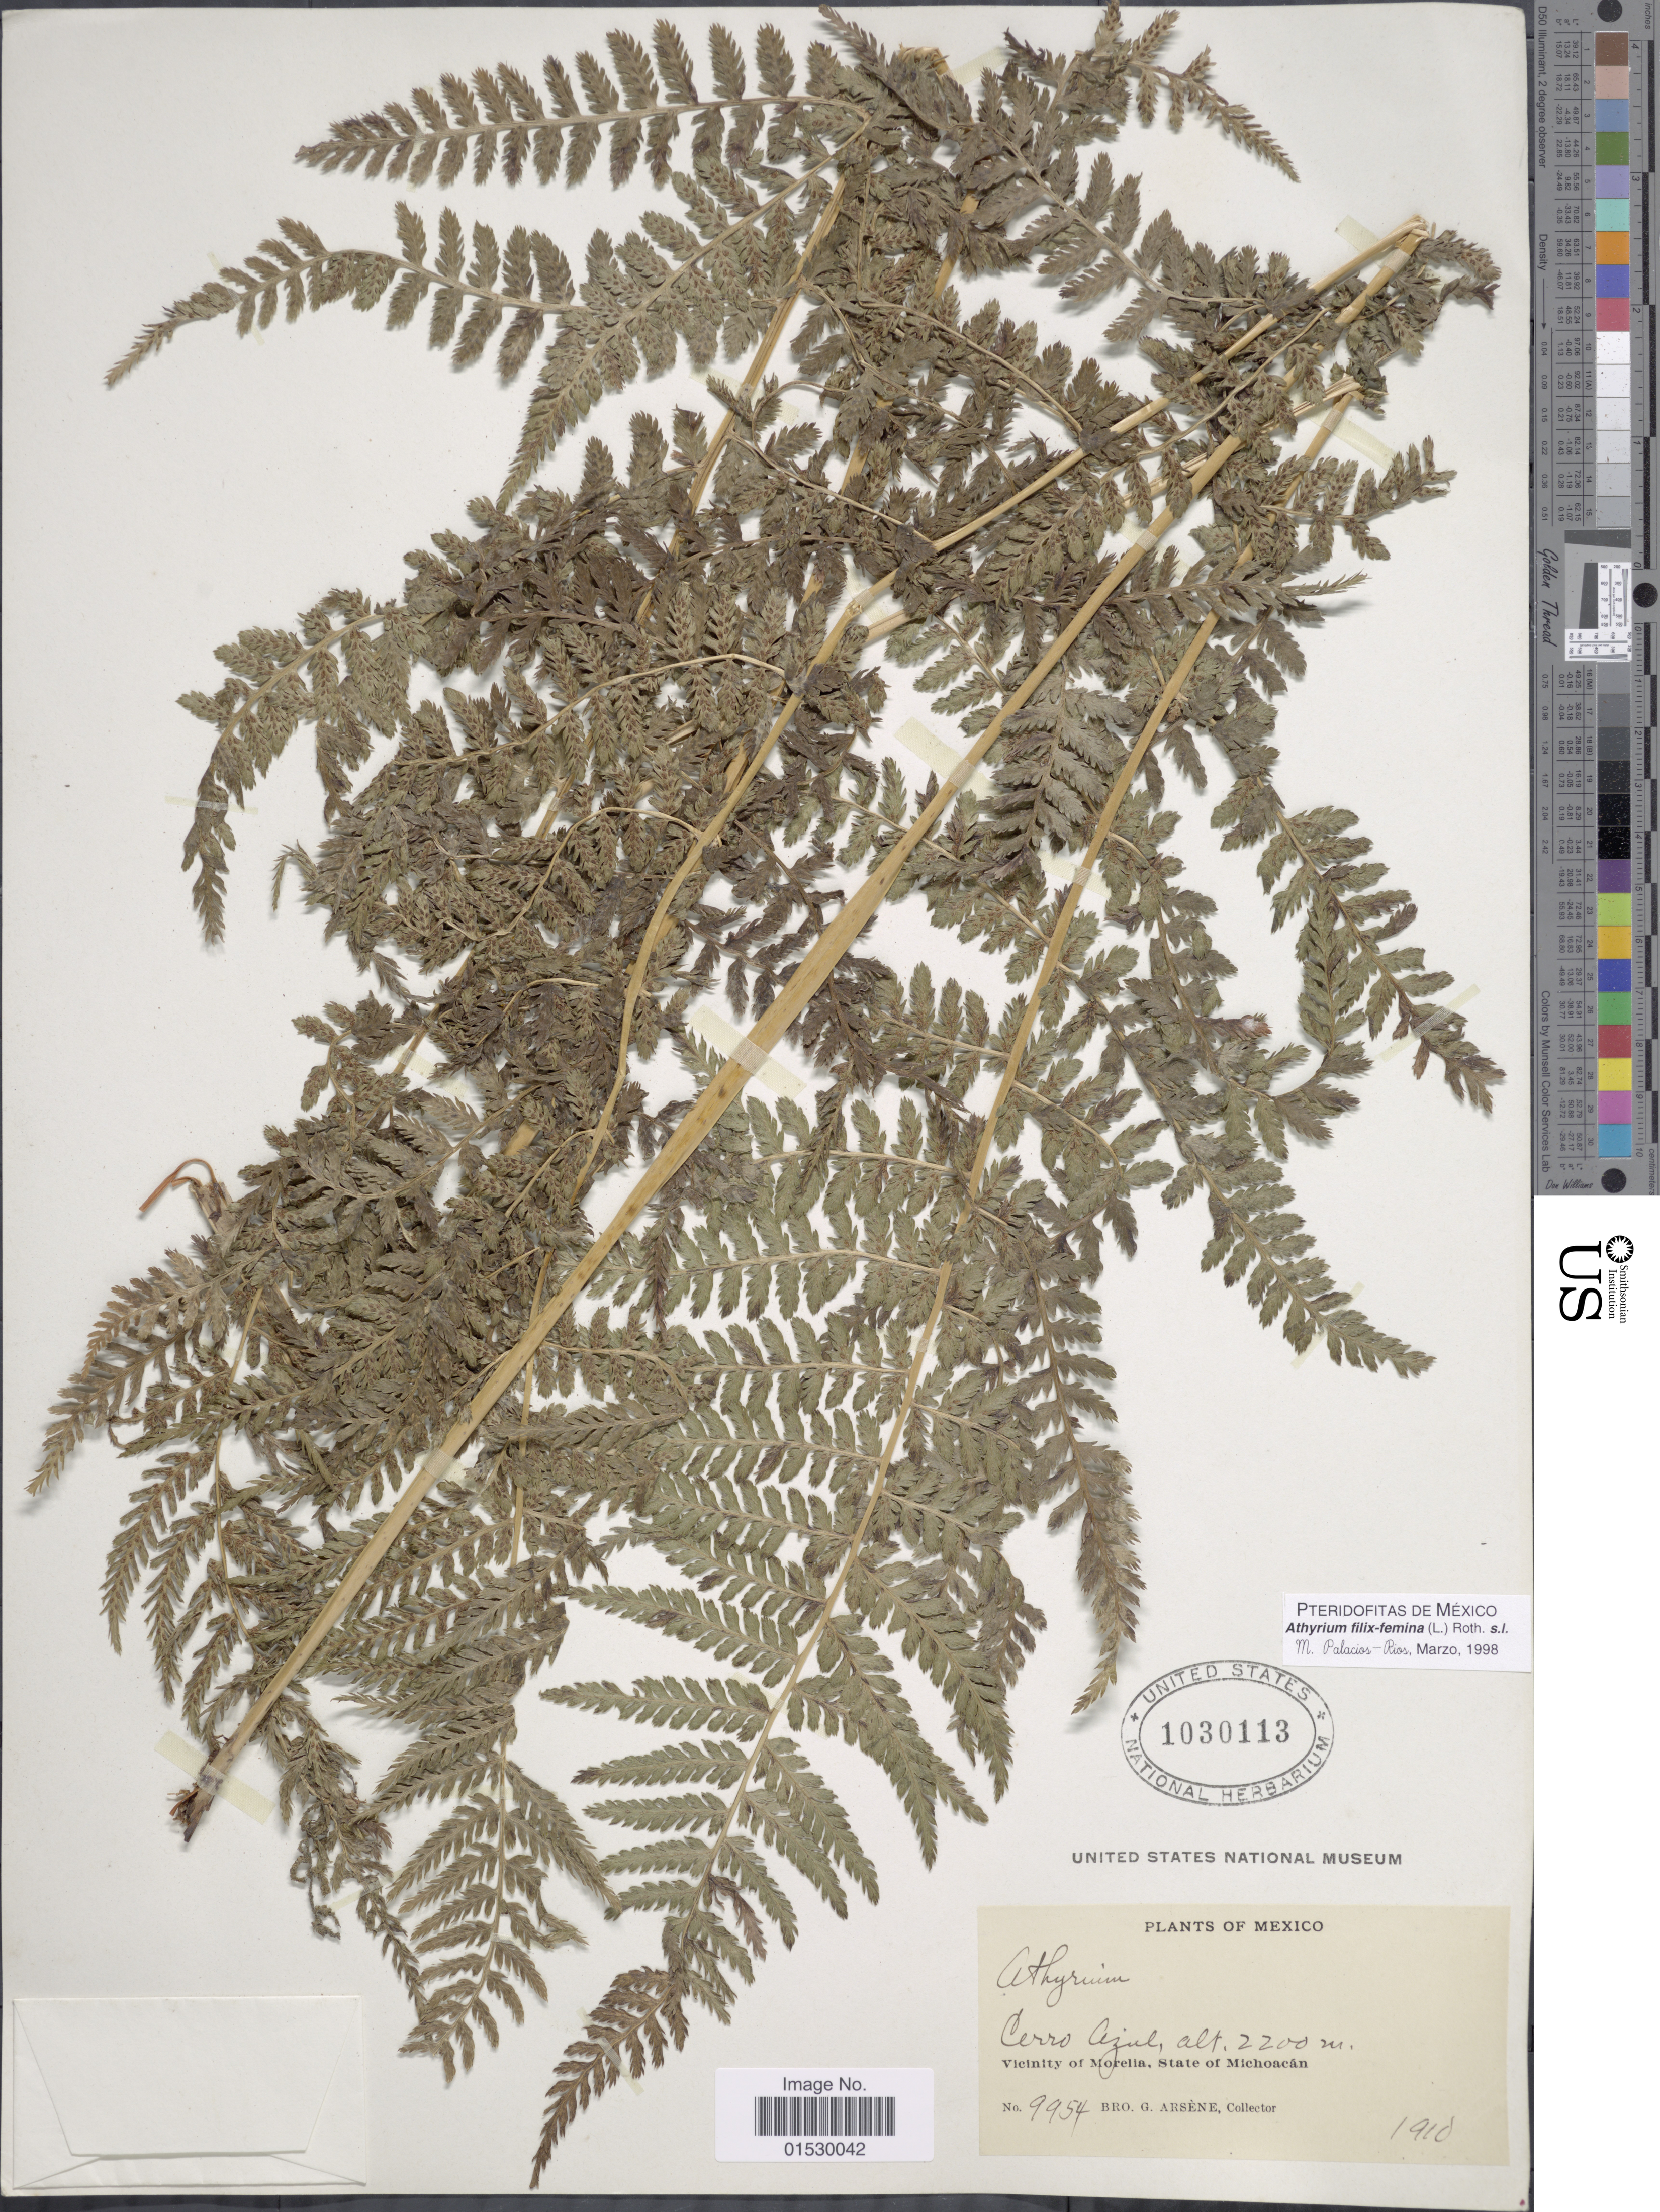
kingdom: Plantae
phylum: Tracheophyta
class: Polypodiopsida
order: Polypodiales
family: Athyriaceae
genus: Athyrium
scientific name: Athyrium dombei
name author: (Desv.) C. Chr.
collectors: Bro. G. Arsène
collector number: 9954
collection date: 1910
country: Mexico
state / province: Michoacán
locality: Cerro Cezul, vicinity of Morelia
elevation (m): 2200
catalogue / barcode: US 1030113